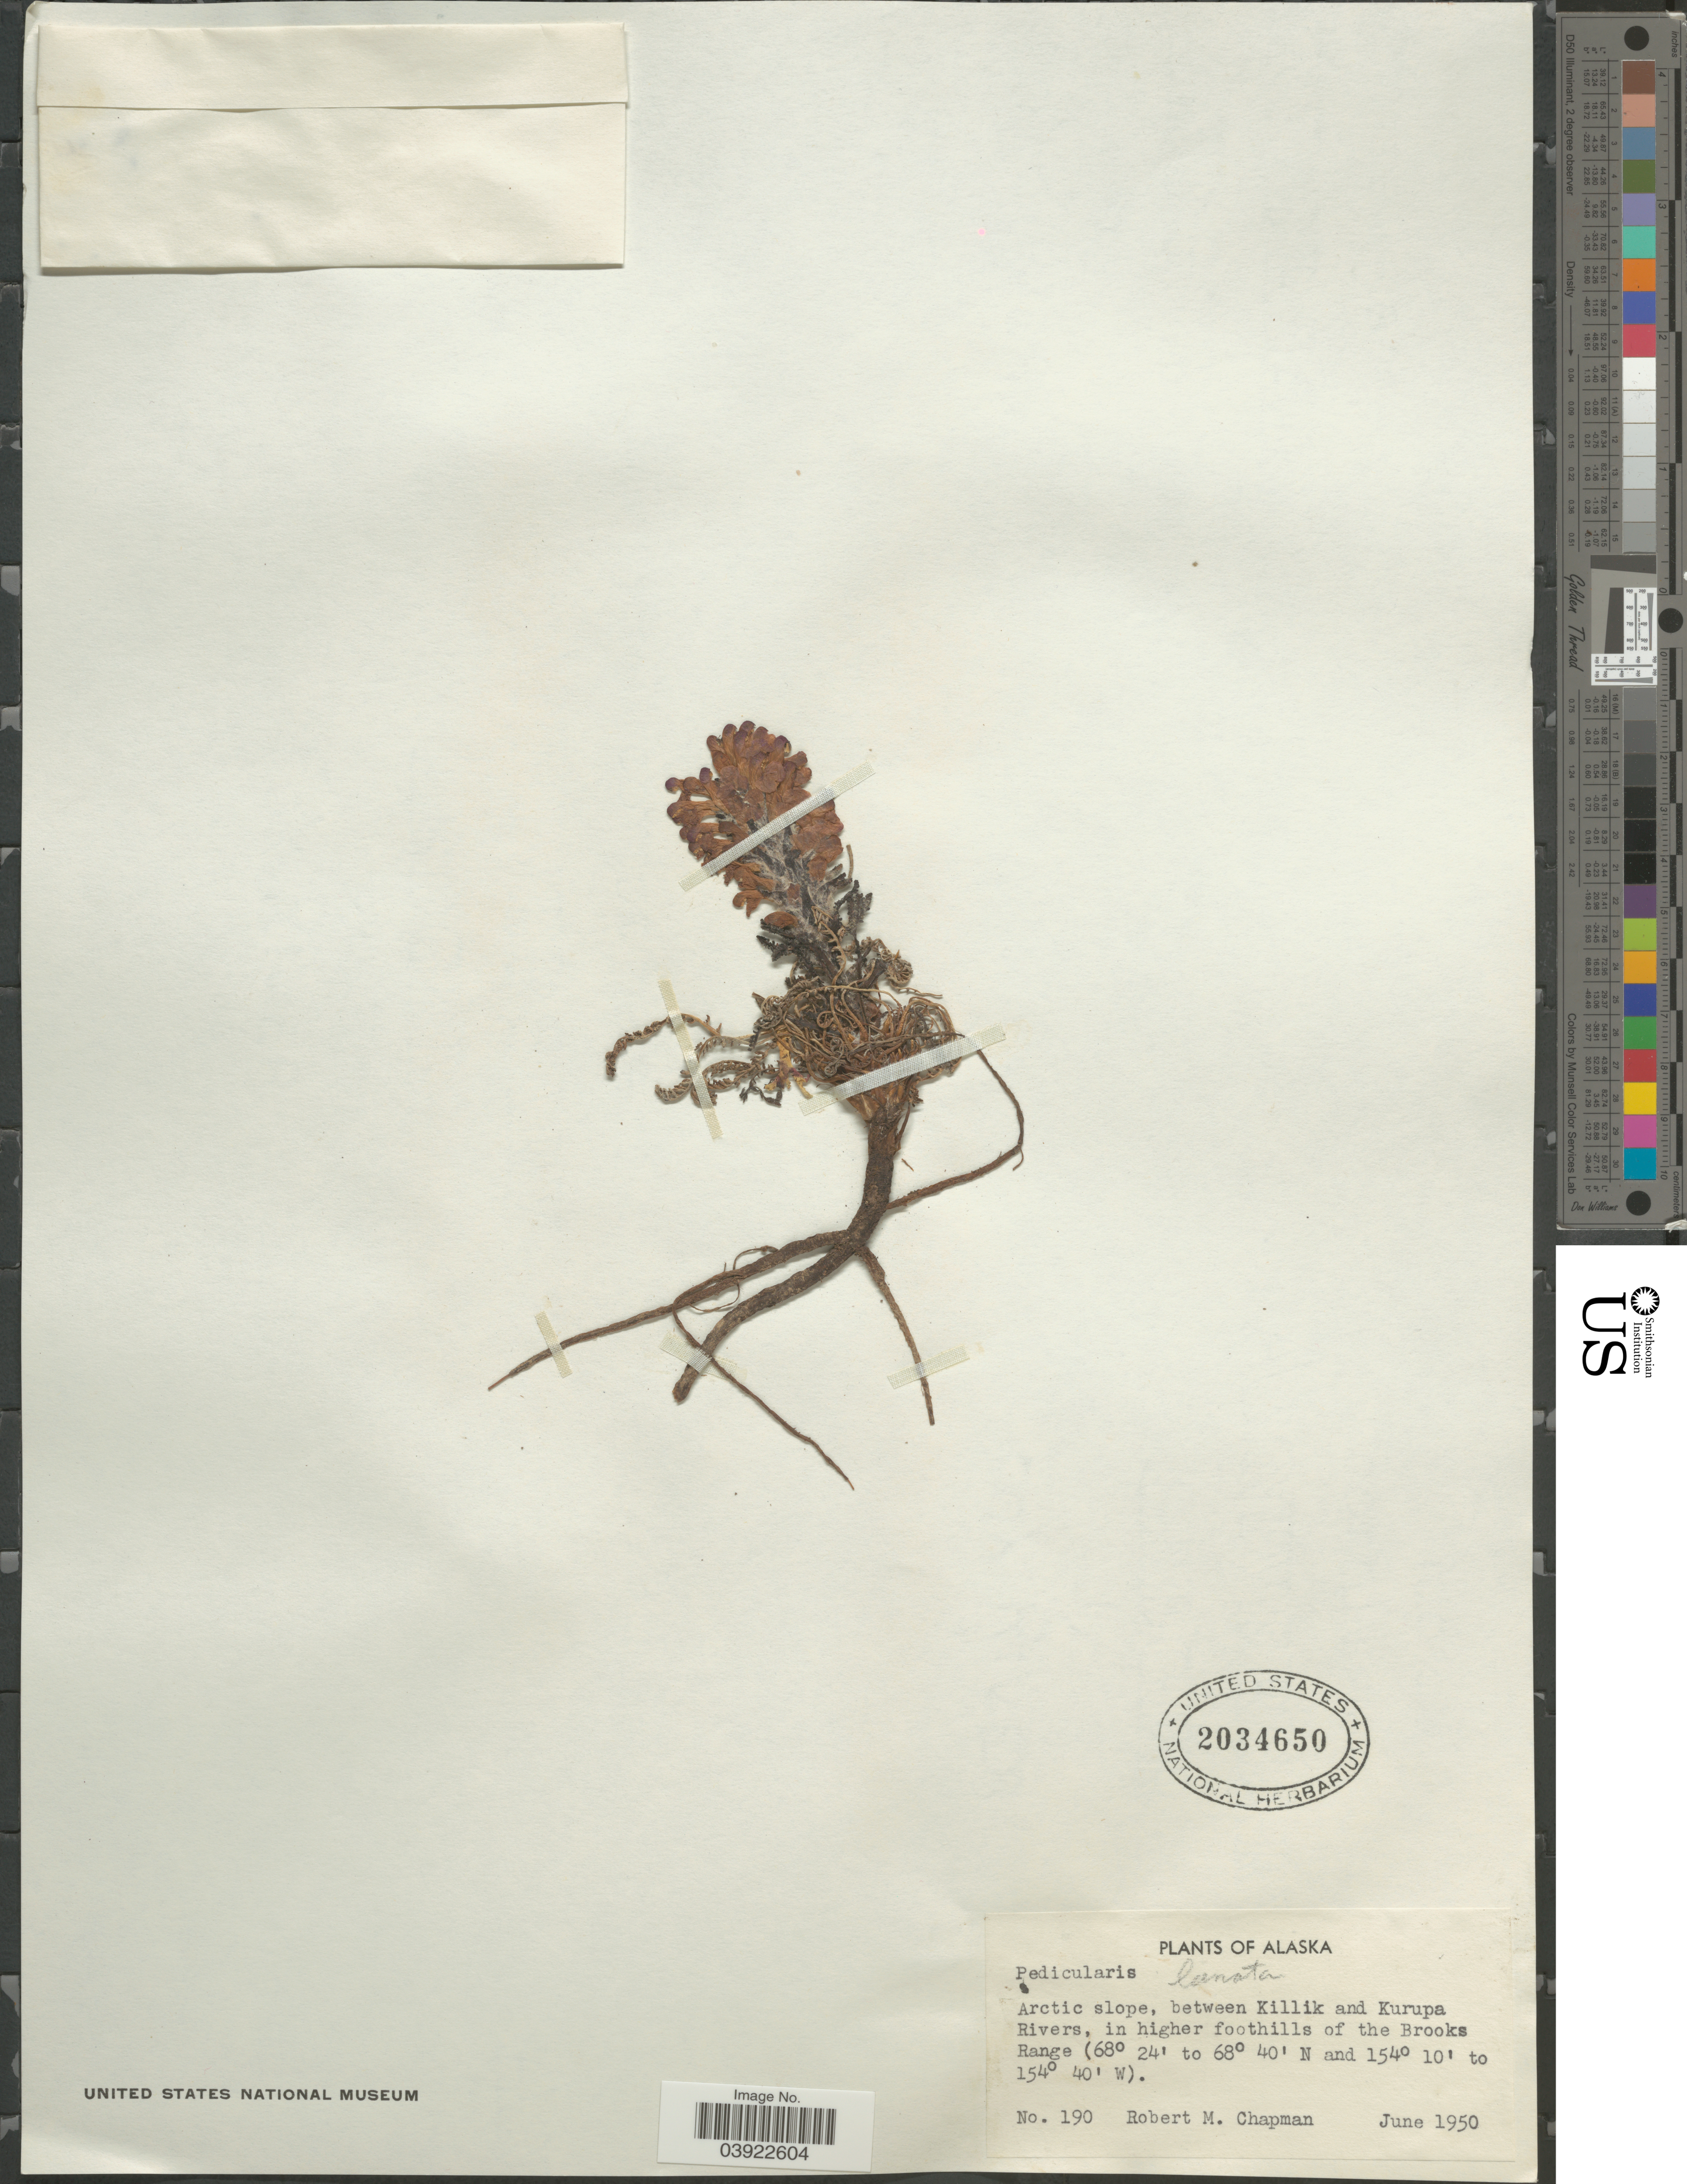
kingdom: Plantae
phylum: Tracheophyta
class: Magnoliopsida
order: Lamiales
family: Orobanchaceae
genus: Pedicularis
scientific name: Pedicularis lanata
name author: Willd. ex Cham. & Schltdl.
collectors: R. M. Chapman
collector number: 190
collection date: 1950-06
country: United States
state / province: Alaska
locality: Arctic slope, between Killik and Kurupa Rivers, in higher foothills of the Brooks Range.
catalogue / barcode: US 2034650